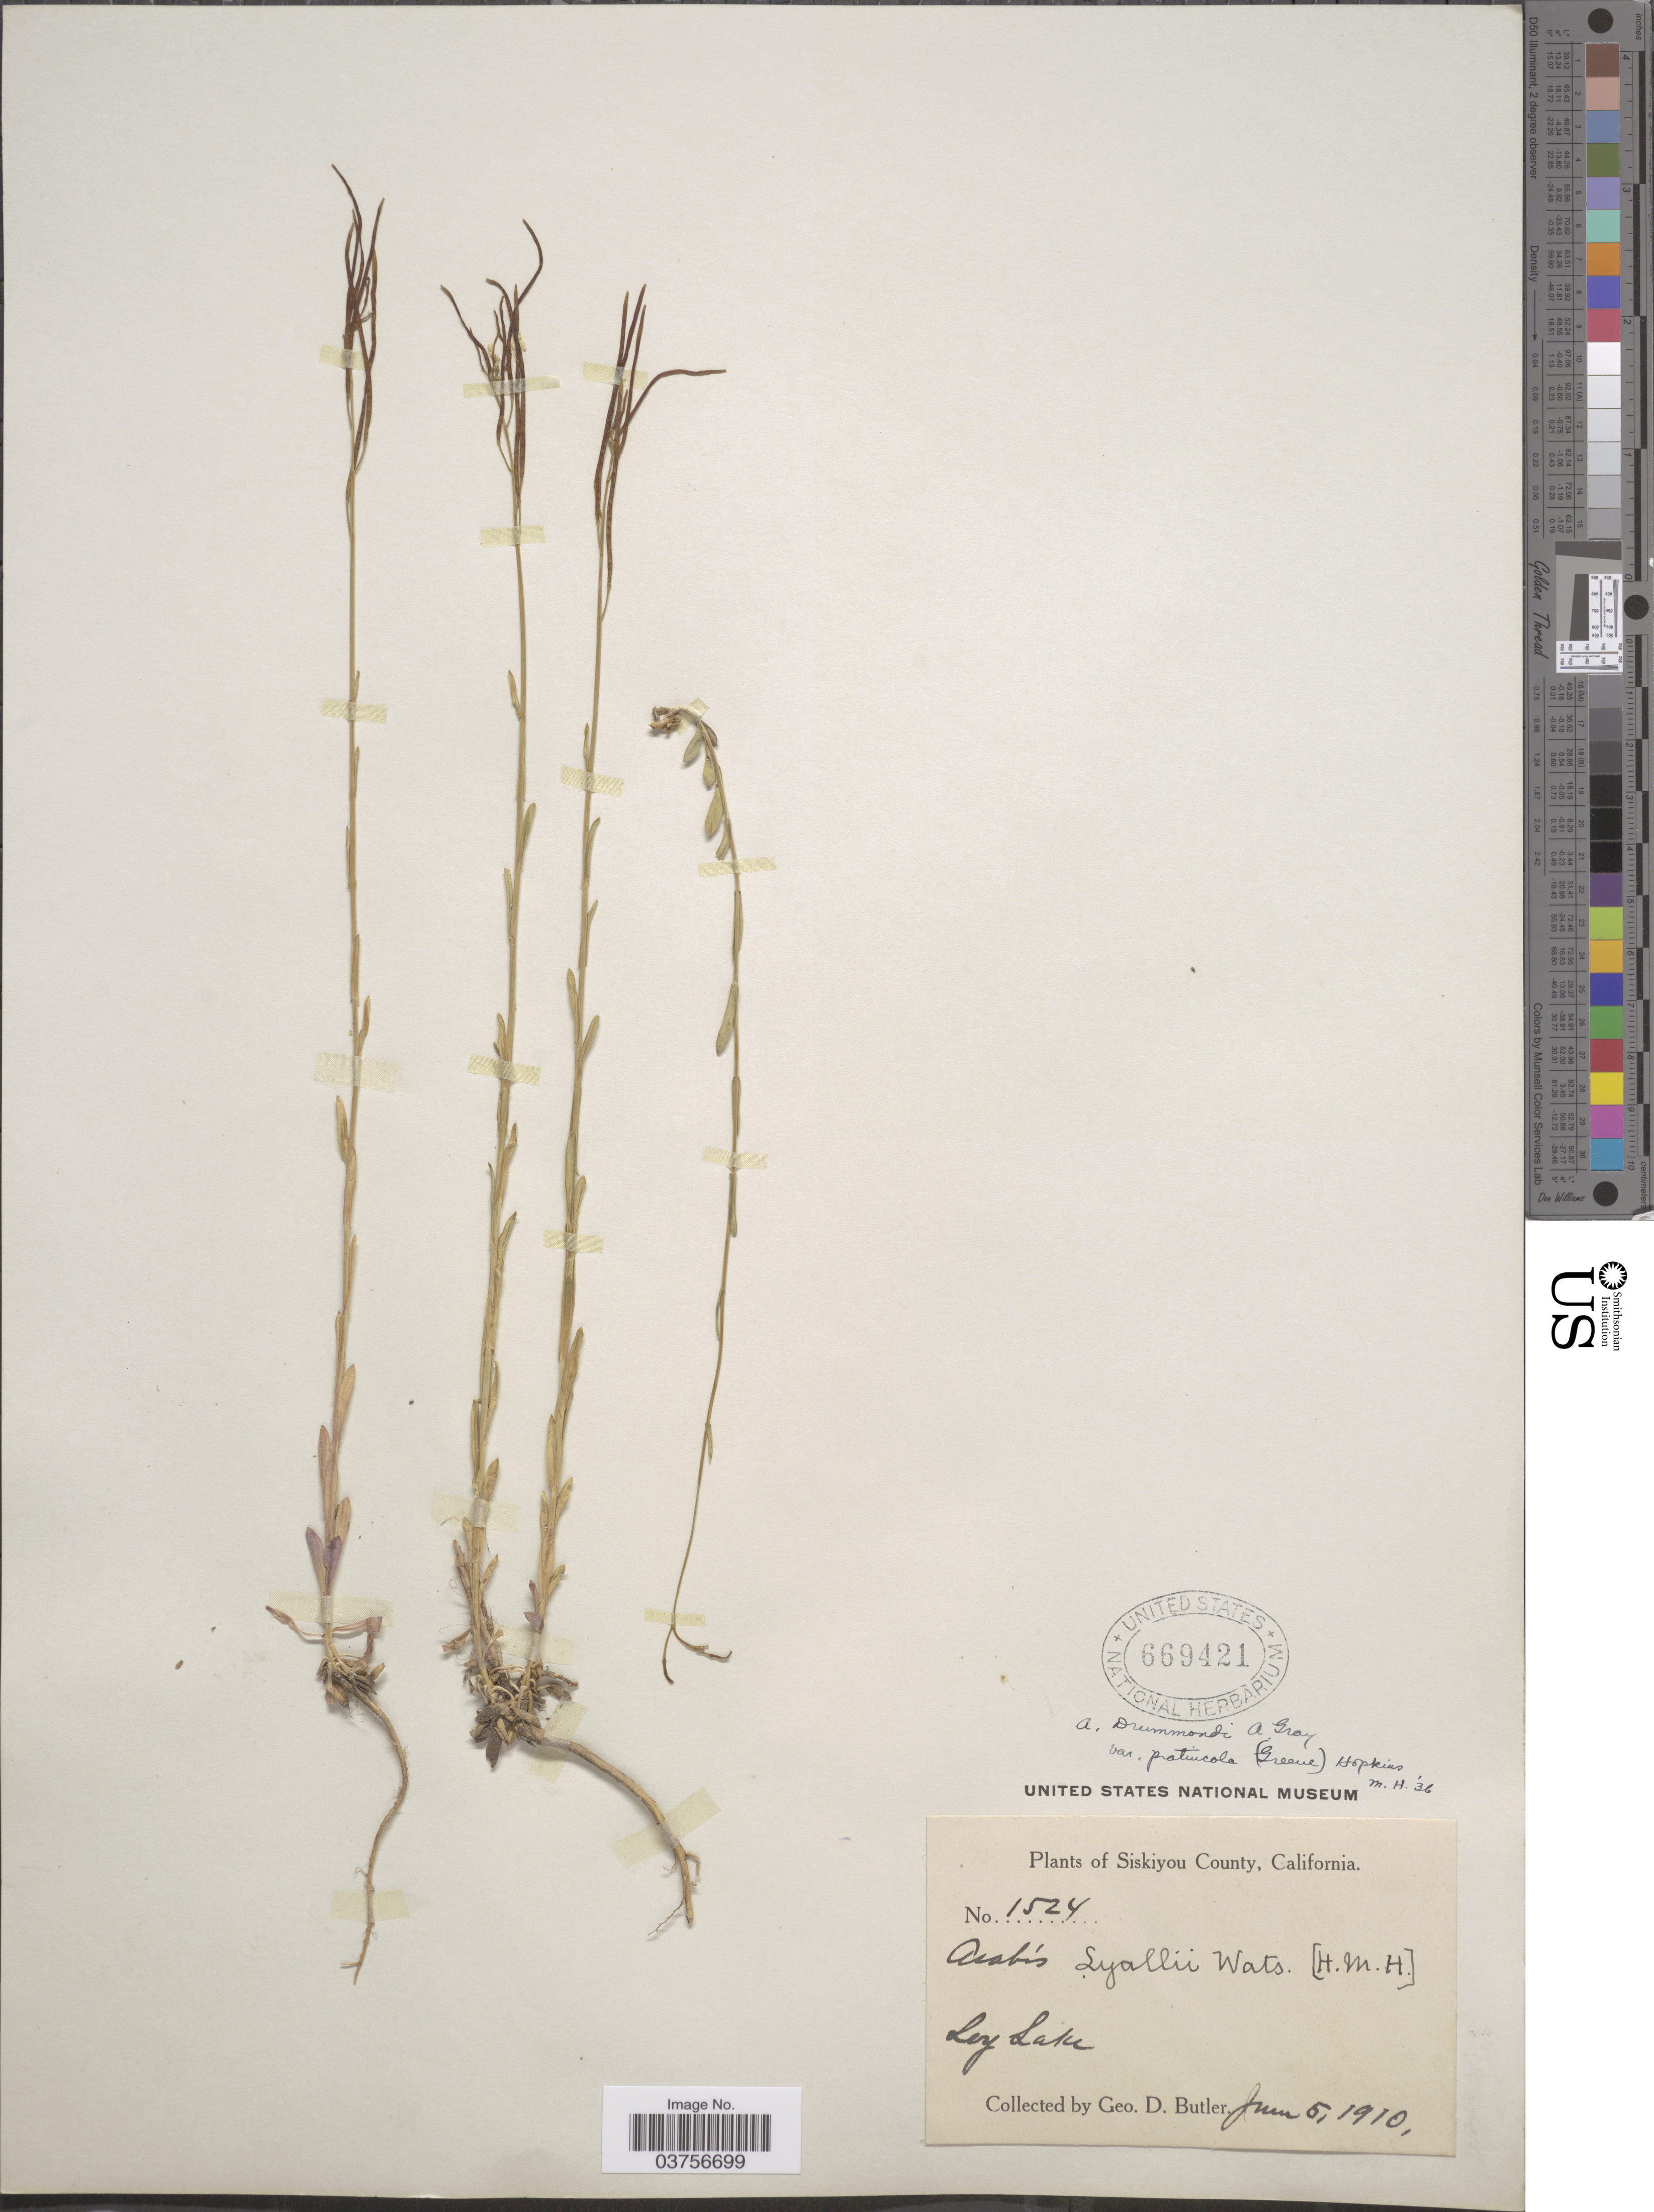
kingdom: Plantae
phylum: Tracheophyta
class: Magnoliopsida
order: Brassicales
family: Brassicaceae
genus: Arabis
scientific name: Arabis divaricarpa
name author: A. Nelson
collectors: G. D. Butler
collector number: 1524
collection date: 1910-06-05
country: United States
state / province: California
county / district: Siskiyou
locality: Siskiyou County. Loy Lake.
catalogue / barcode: US 669421